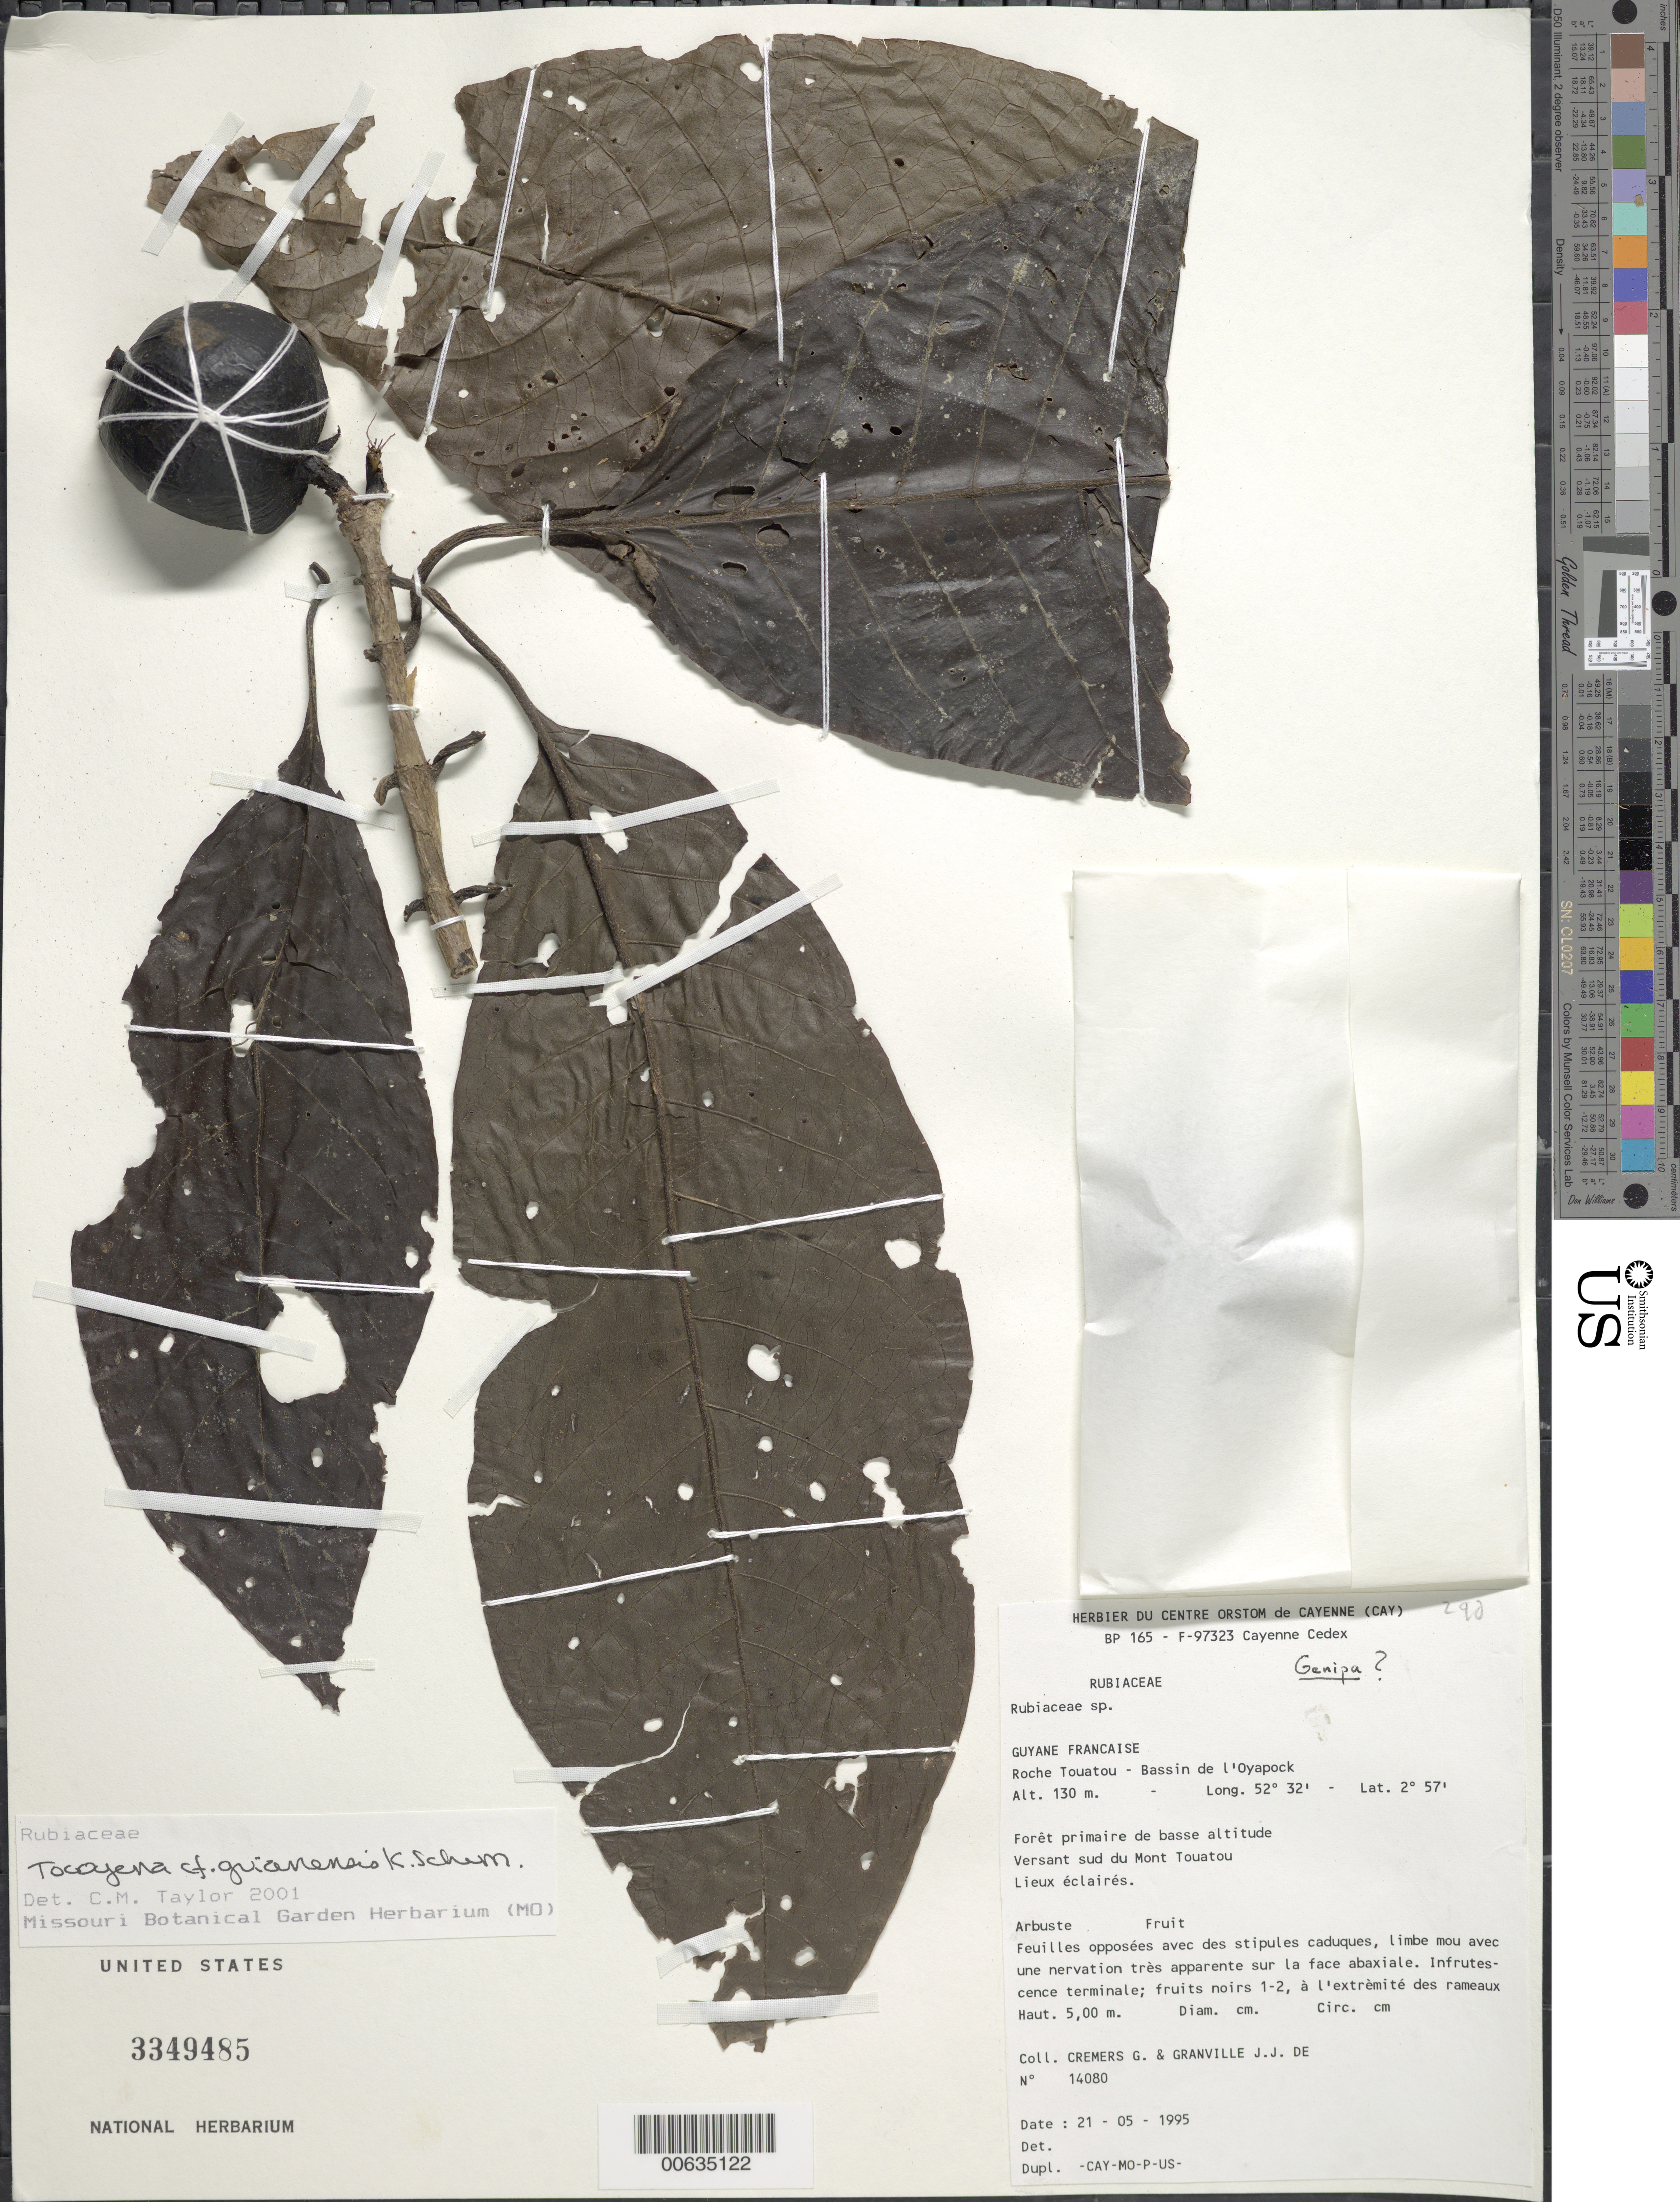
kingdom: Plantae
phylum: Tracheophyta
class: Magnoliopsida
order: Gentianales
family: Rubiaceae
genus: Tocoyena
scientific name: Tocoyena guianensis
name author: K. Schum.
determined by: Taylor, Charlotte M.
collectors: G. Cremers & J.-J. de Granville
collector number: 14080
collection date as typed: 21-May-95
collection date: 1995-05-21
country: French Guiana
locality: Roche Touatou, Bassin de l'Oyapock, versant sud du Mont Touatou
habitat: Forêt primaire de basse altitude, lieux éclairés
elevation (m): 130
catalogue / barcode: US 3349485